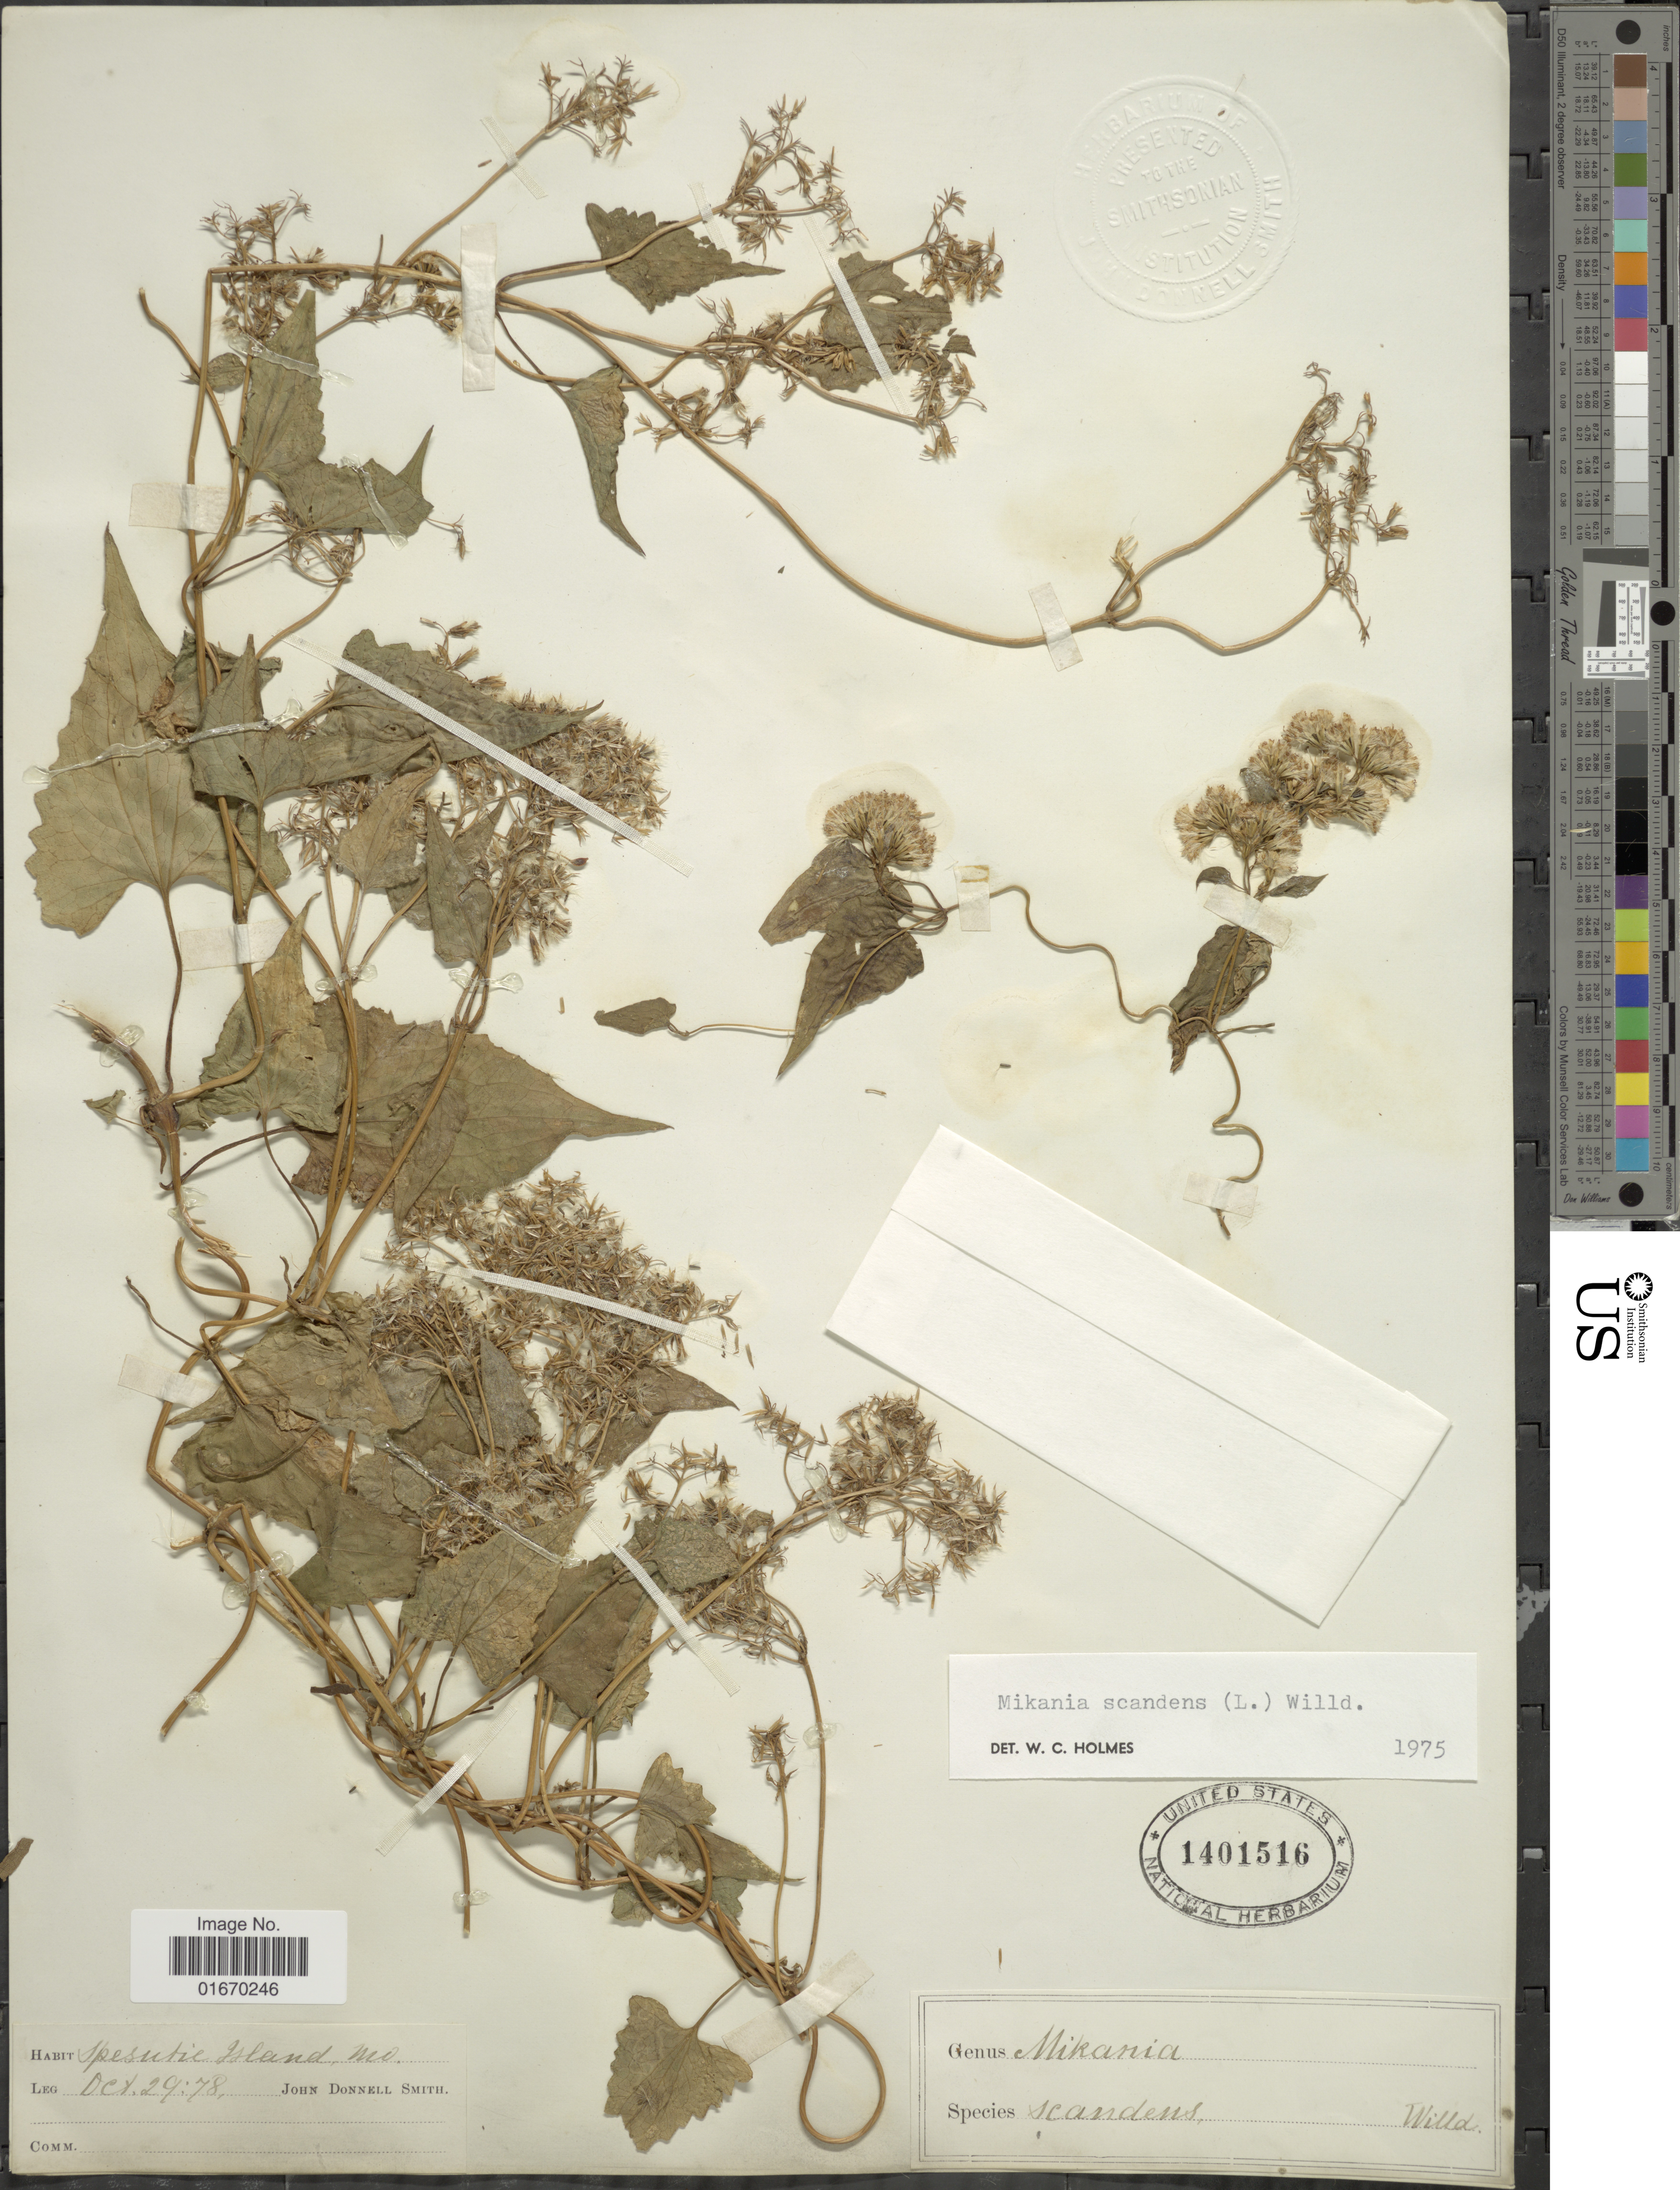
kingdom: Plantae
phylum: Tracheophyta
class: Magnoliopsida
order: Asterales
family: Asteraceae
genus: Mikania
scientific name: Mikania scandens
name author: (L.) Willd.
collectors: J. Donnell Smith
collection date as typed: Transcribed d/m/y: 29/10/78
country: United States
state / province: Maryland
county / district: Harford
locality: Spesutie Island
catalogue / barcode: US 1401516